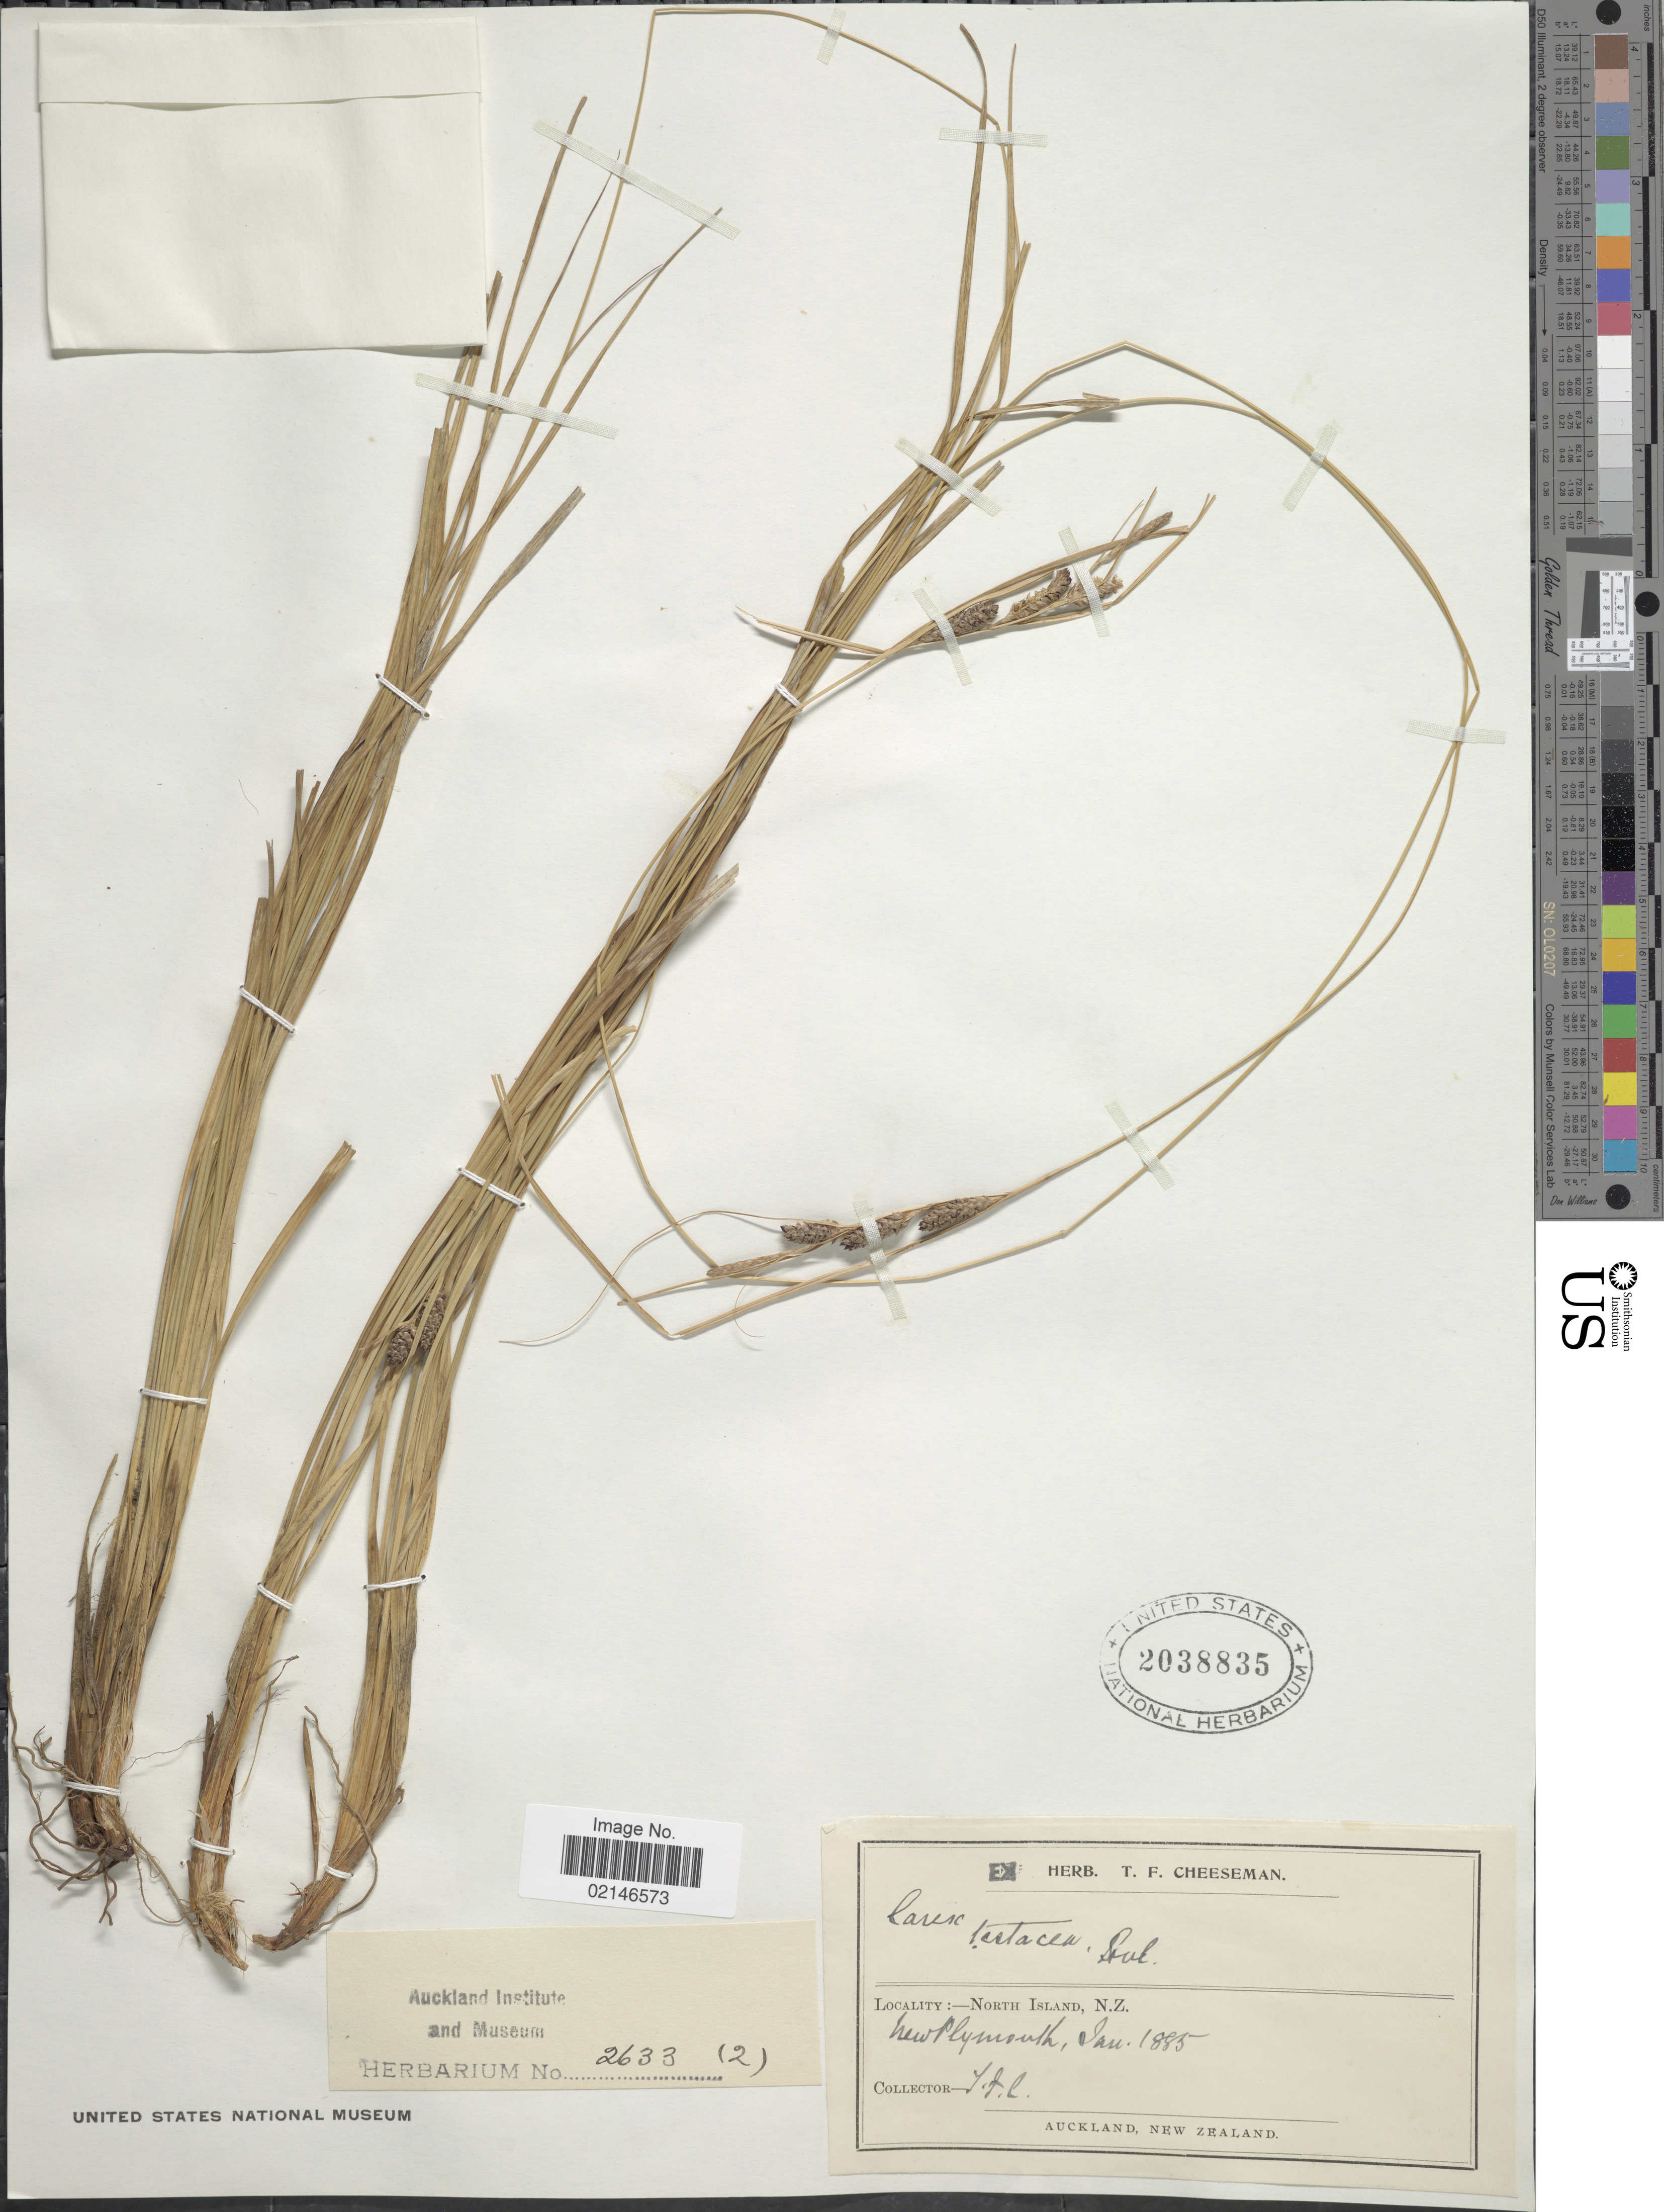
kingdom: Plantae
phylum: Tracheophyta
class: Liliopsida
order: Poales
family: Cyperaceae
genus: Carex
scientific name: Carex testacea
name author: Sol. ex Boott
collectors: T. F. Cheeseman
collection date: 1885-01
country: New Zealand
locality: North Island, New Plymouth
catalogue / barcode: US 2038835